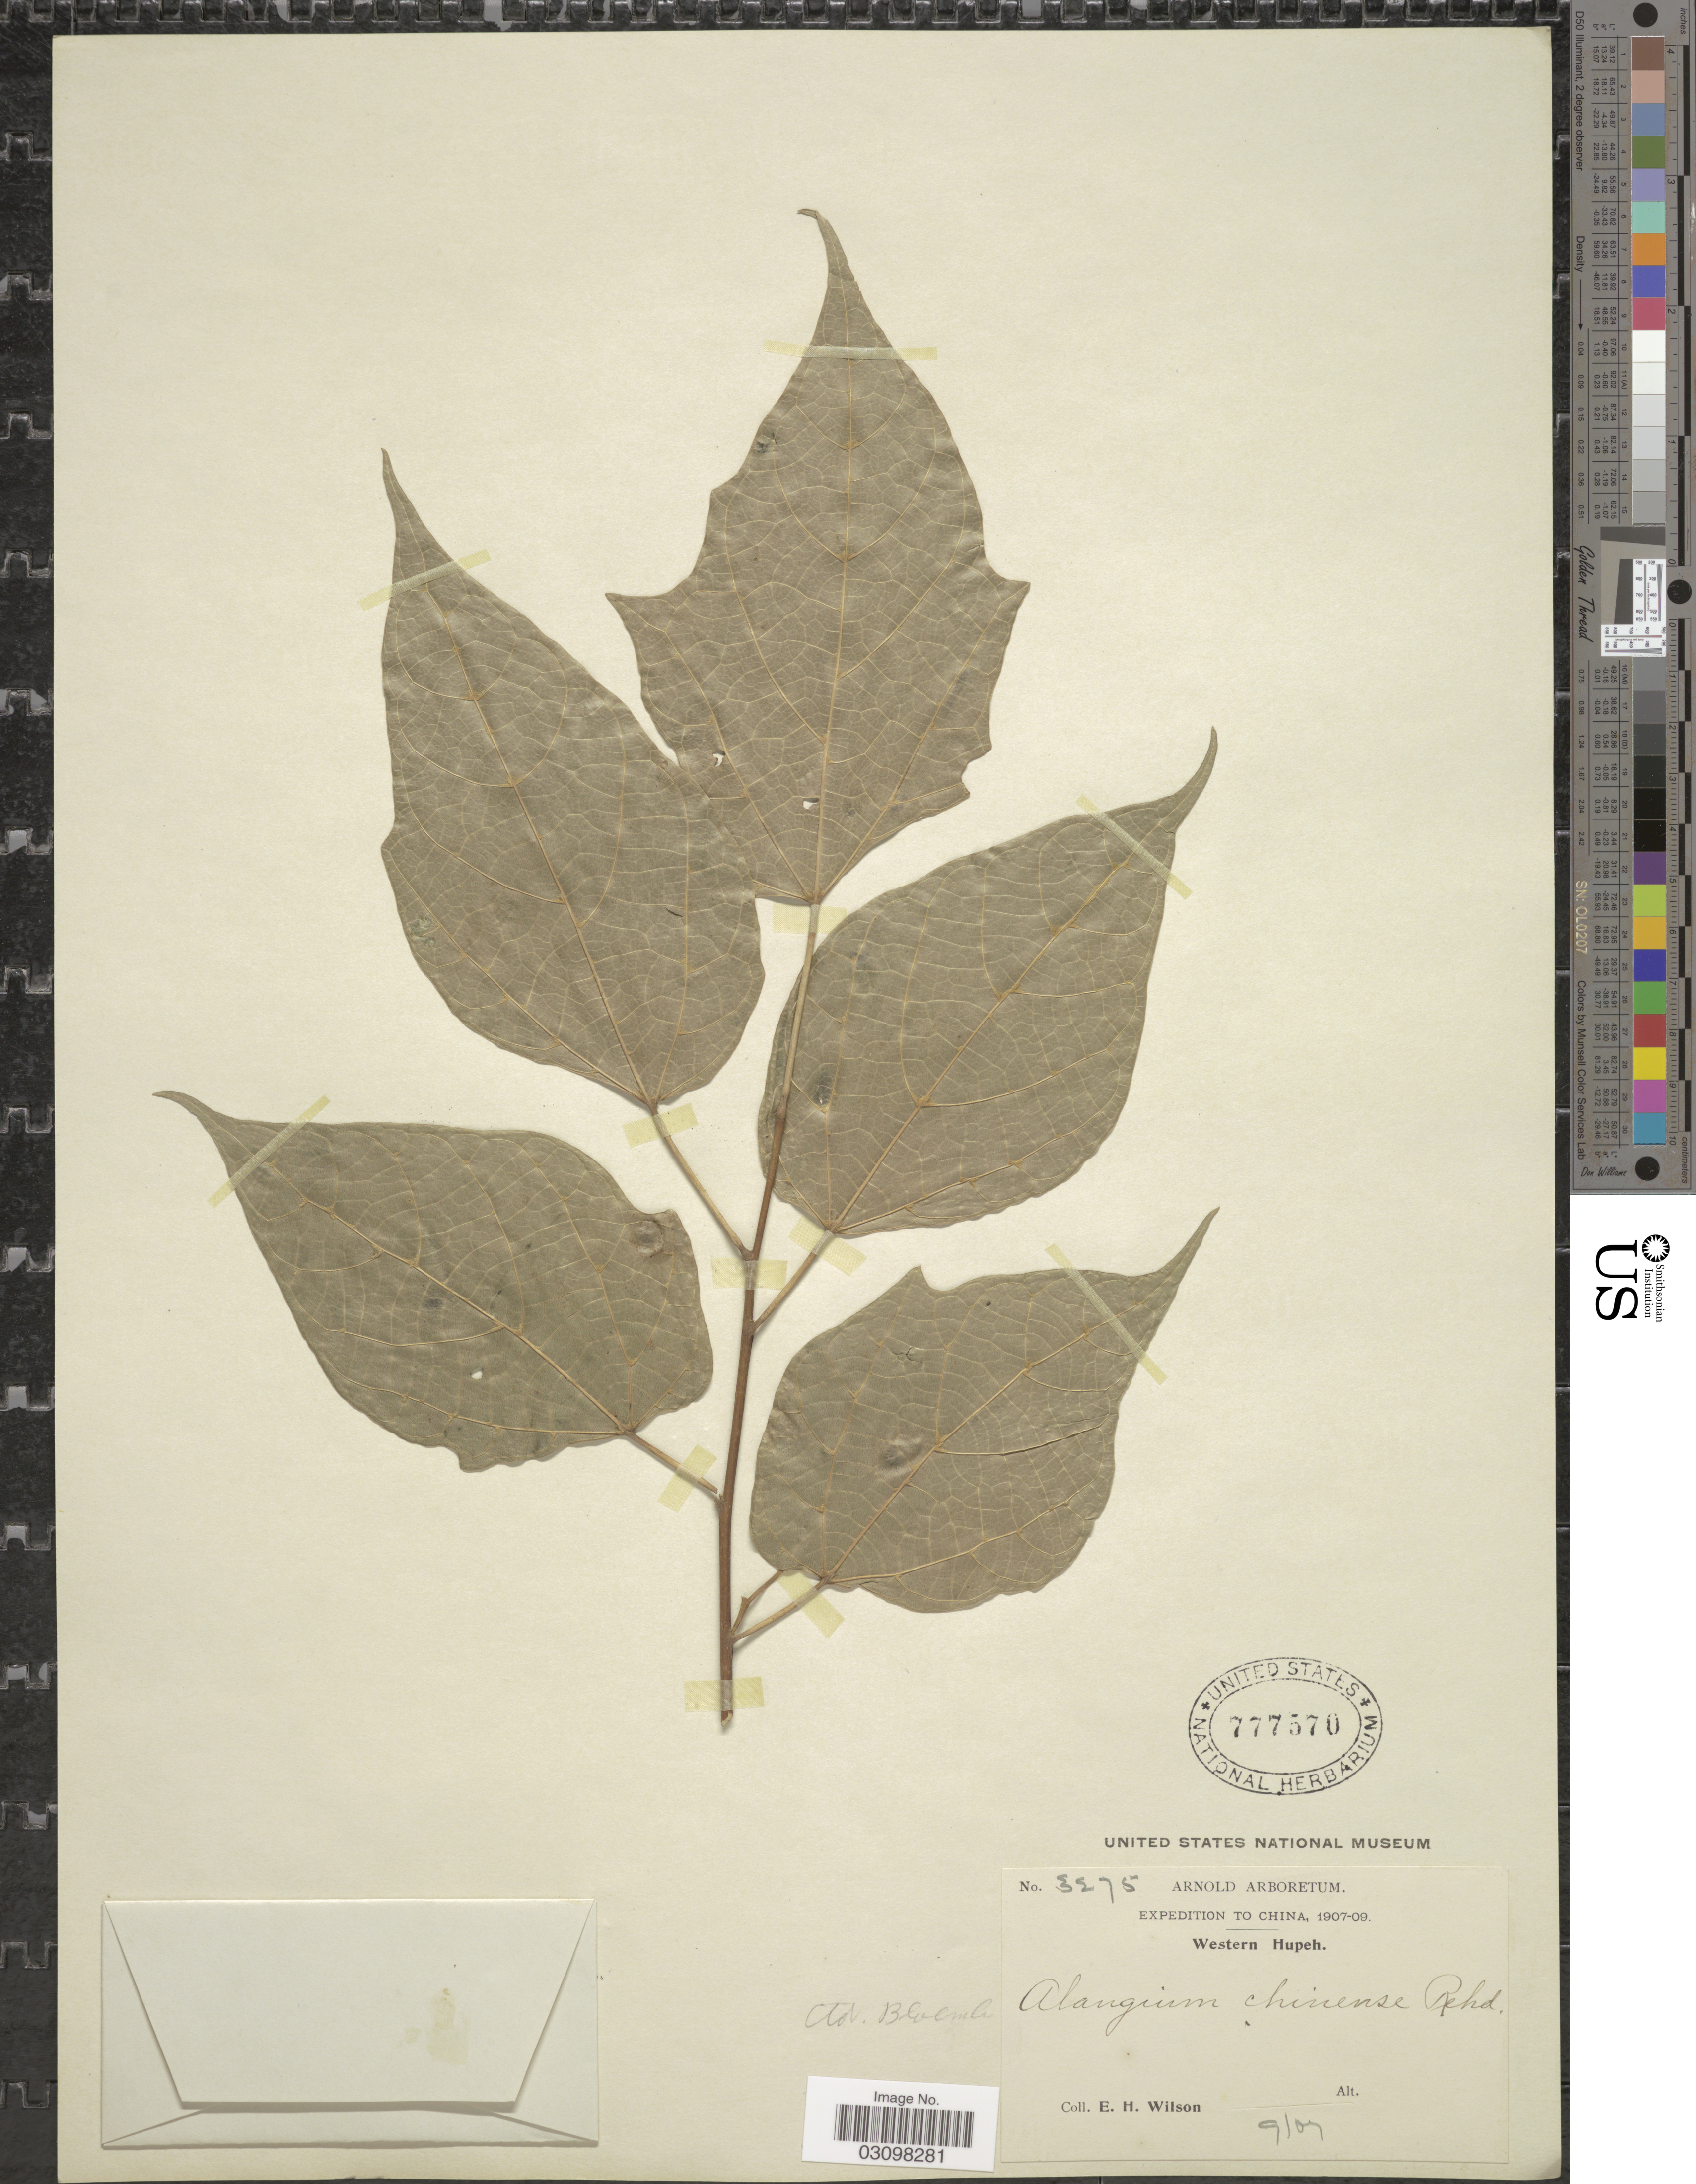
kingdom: Plantae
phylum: Tracheophyta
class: Magnoliopsida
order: Cornales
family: Cornaceae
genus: Alangium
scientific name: Alangium chinense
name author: (Harms) Rehder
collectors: E. Wilson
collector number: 3275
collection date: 1907-09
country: China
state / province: Hubei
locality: Western Hupeh.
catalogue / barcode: US 777570